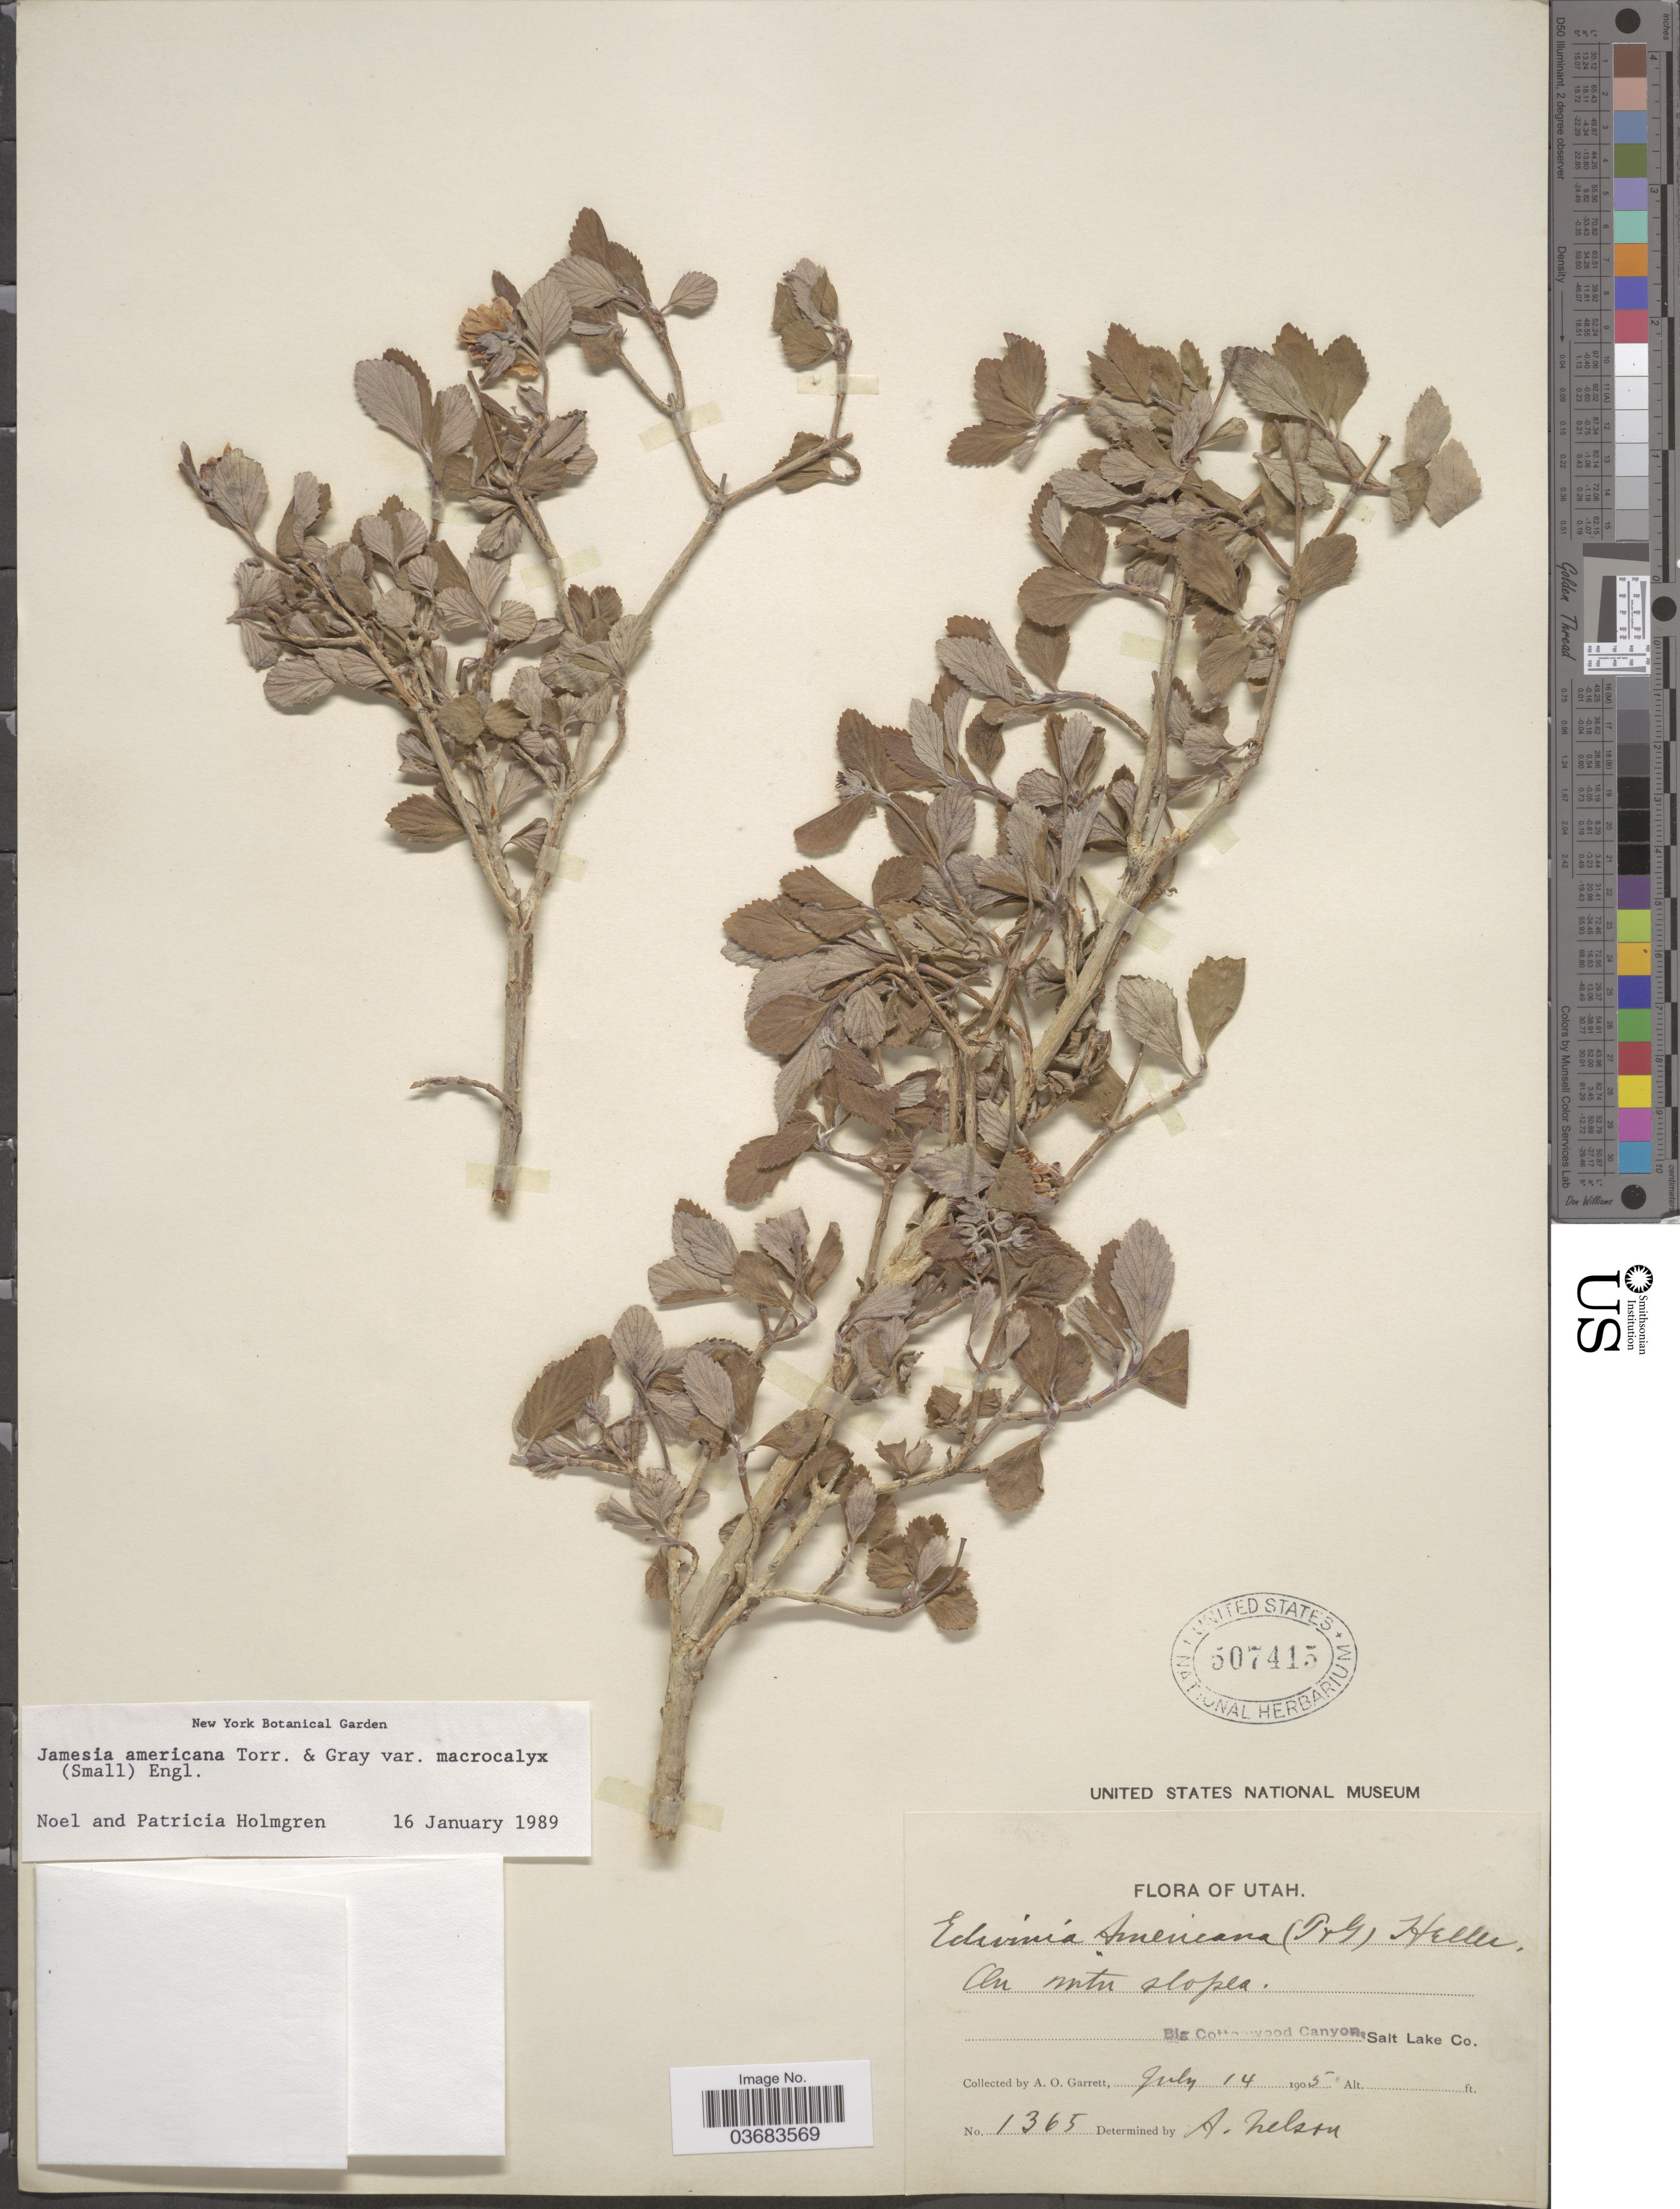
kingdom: Plantae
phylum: Tracheophyta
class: Magnoliopsida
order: Cornales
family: Hydrangeaceae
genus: Edwinia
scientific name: Edwinia americana var. americana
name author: (Torr. & A. Gray) A. Heller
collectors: A. O. Garrett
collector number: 1365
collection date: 1905-07-14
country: United States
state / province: Utah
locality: On mtn slopes. Big Cottonwood Canyon, Salt Lake Co.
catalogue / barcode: US 507415